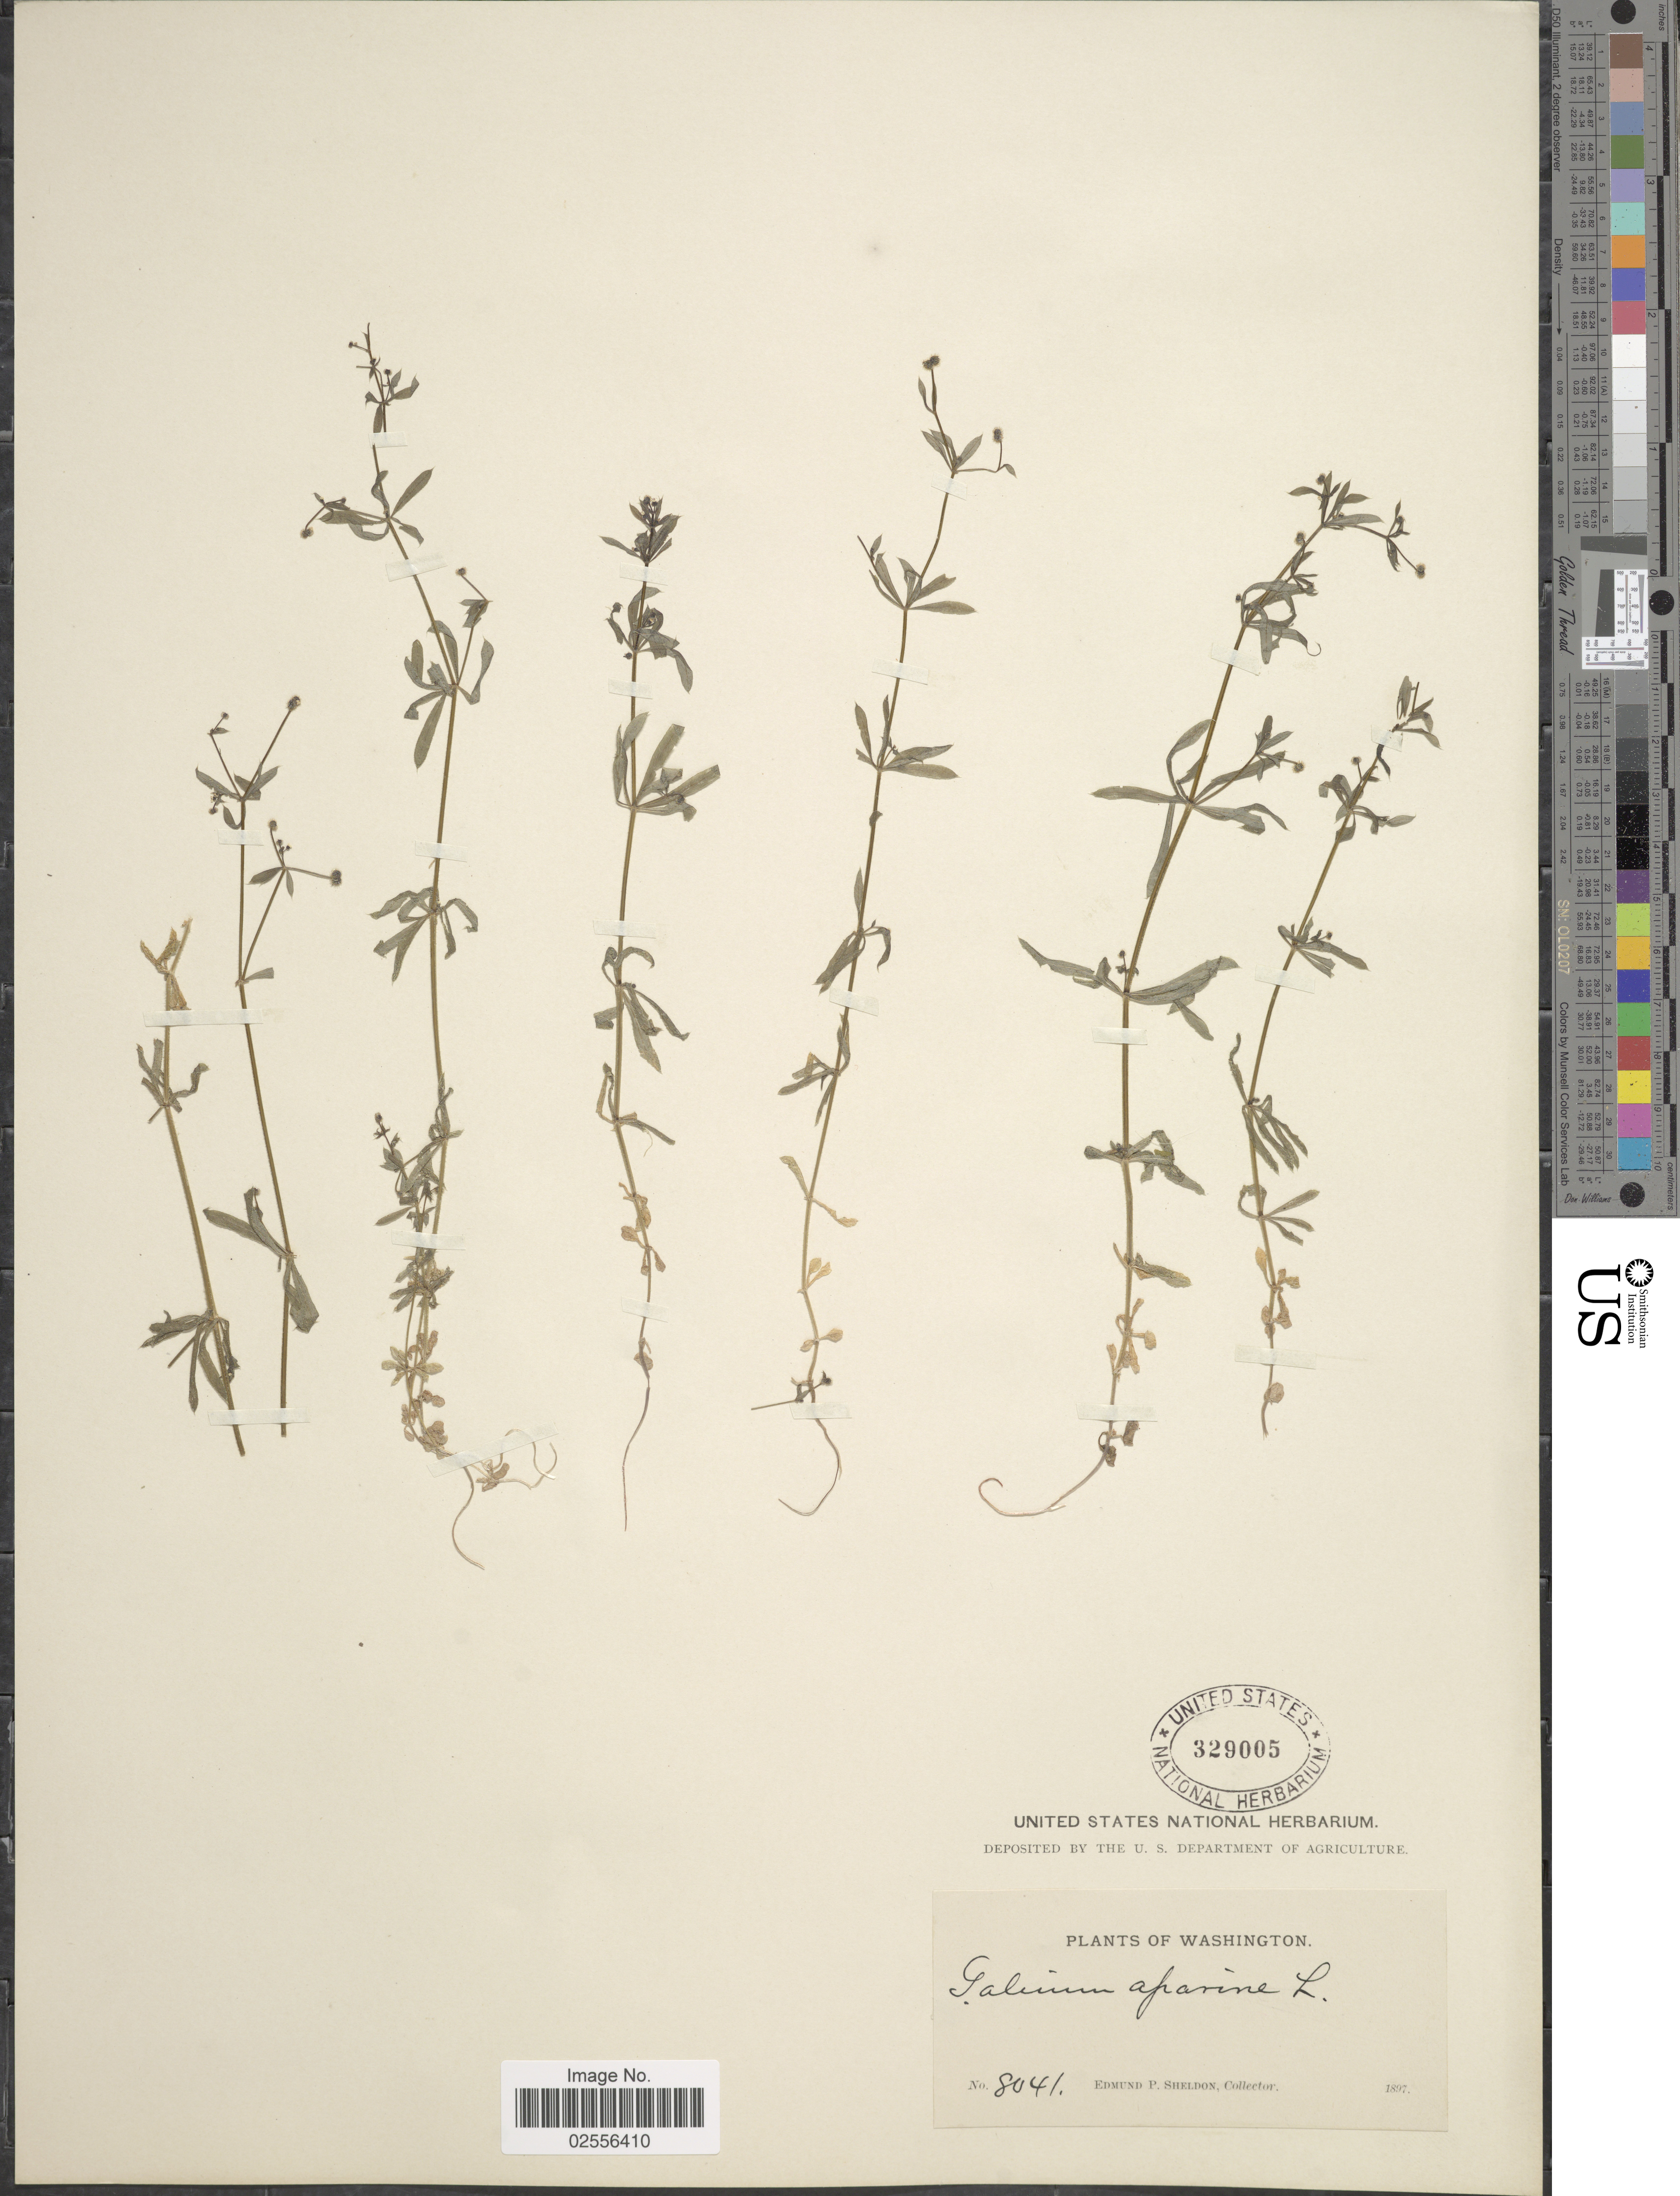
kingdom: Plantae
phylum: Tracheophyta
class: Magnoliopsida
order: Gentianales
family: Rubiaceae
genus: Galium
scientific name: Galium aparine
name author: L.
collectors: E. P. Sheldon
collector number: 8041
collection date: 1897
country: United States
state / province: Washington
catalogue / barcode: US 329005